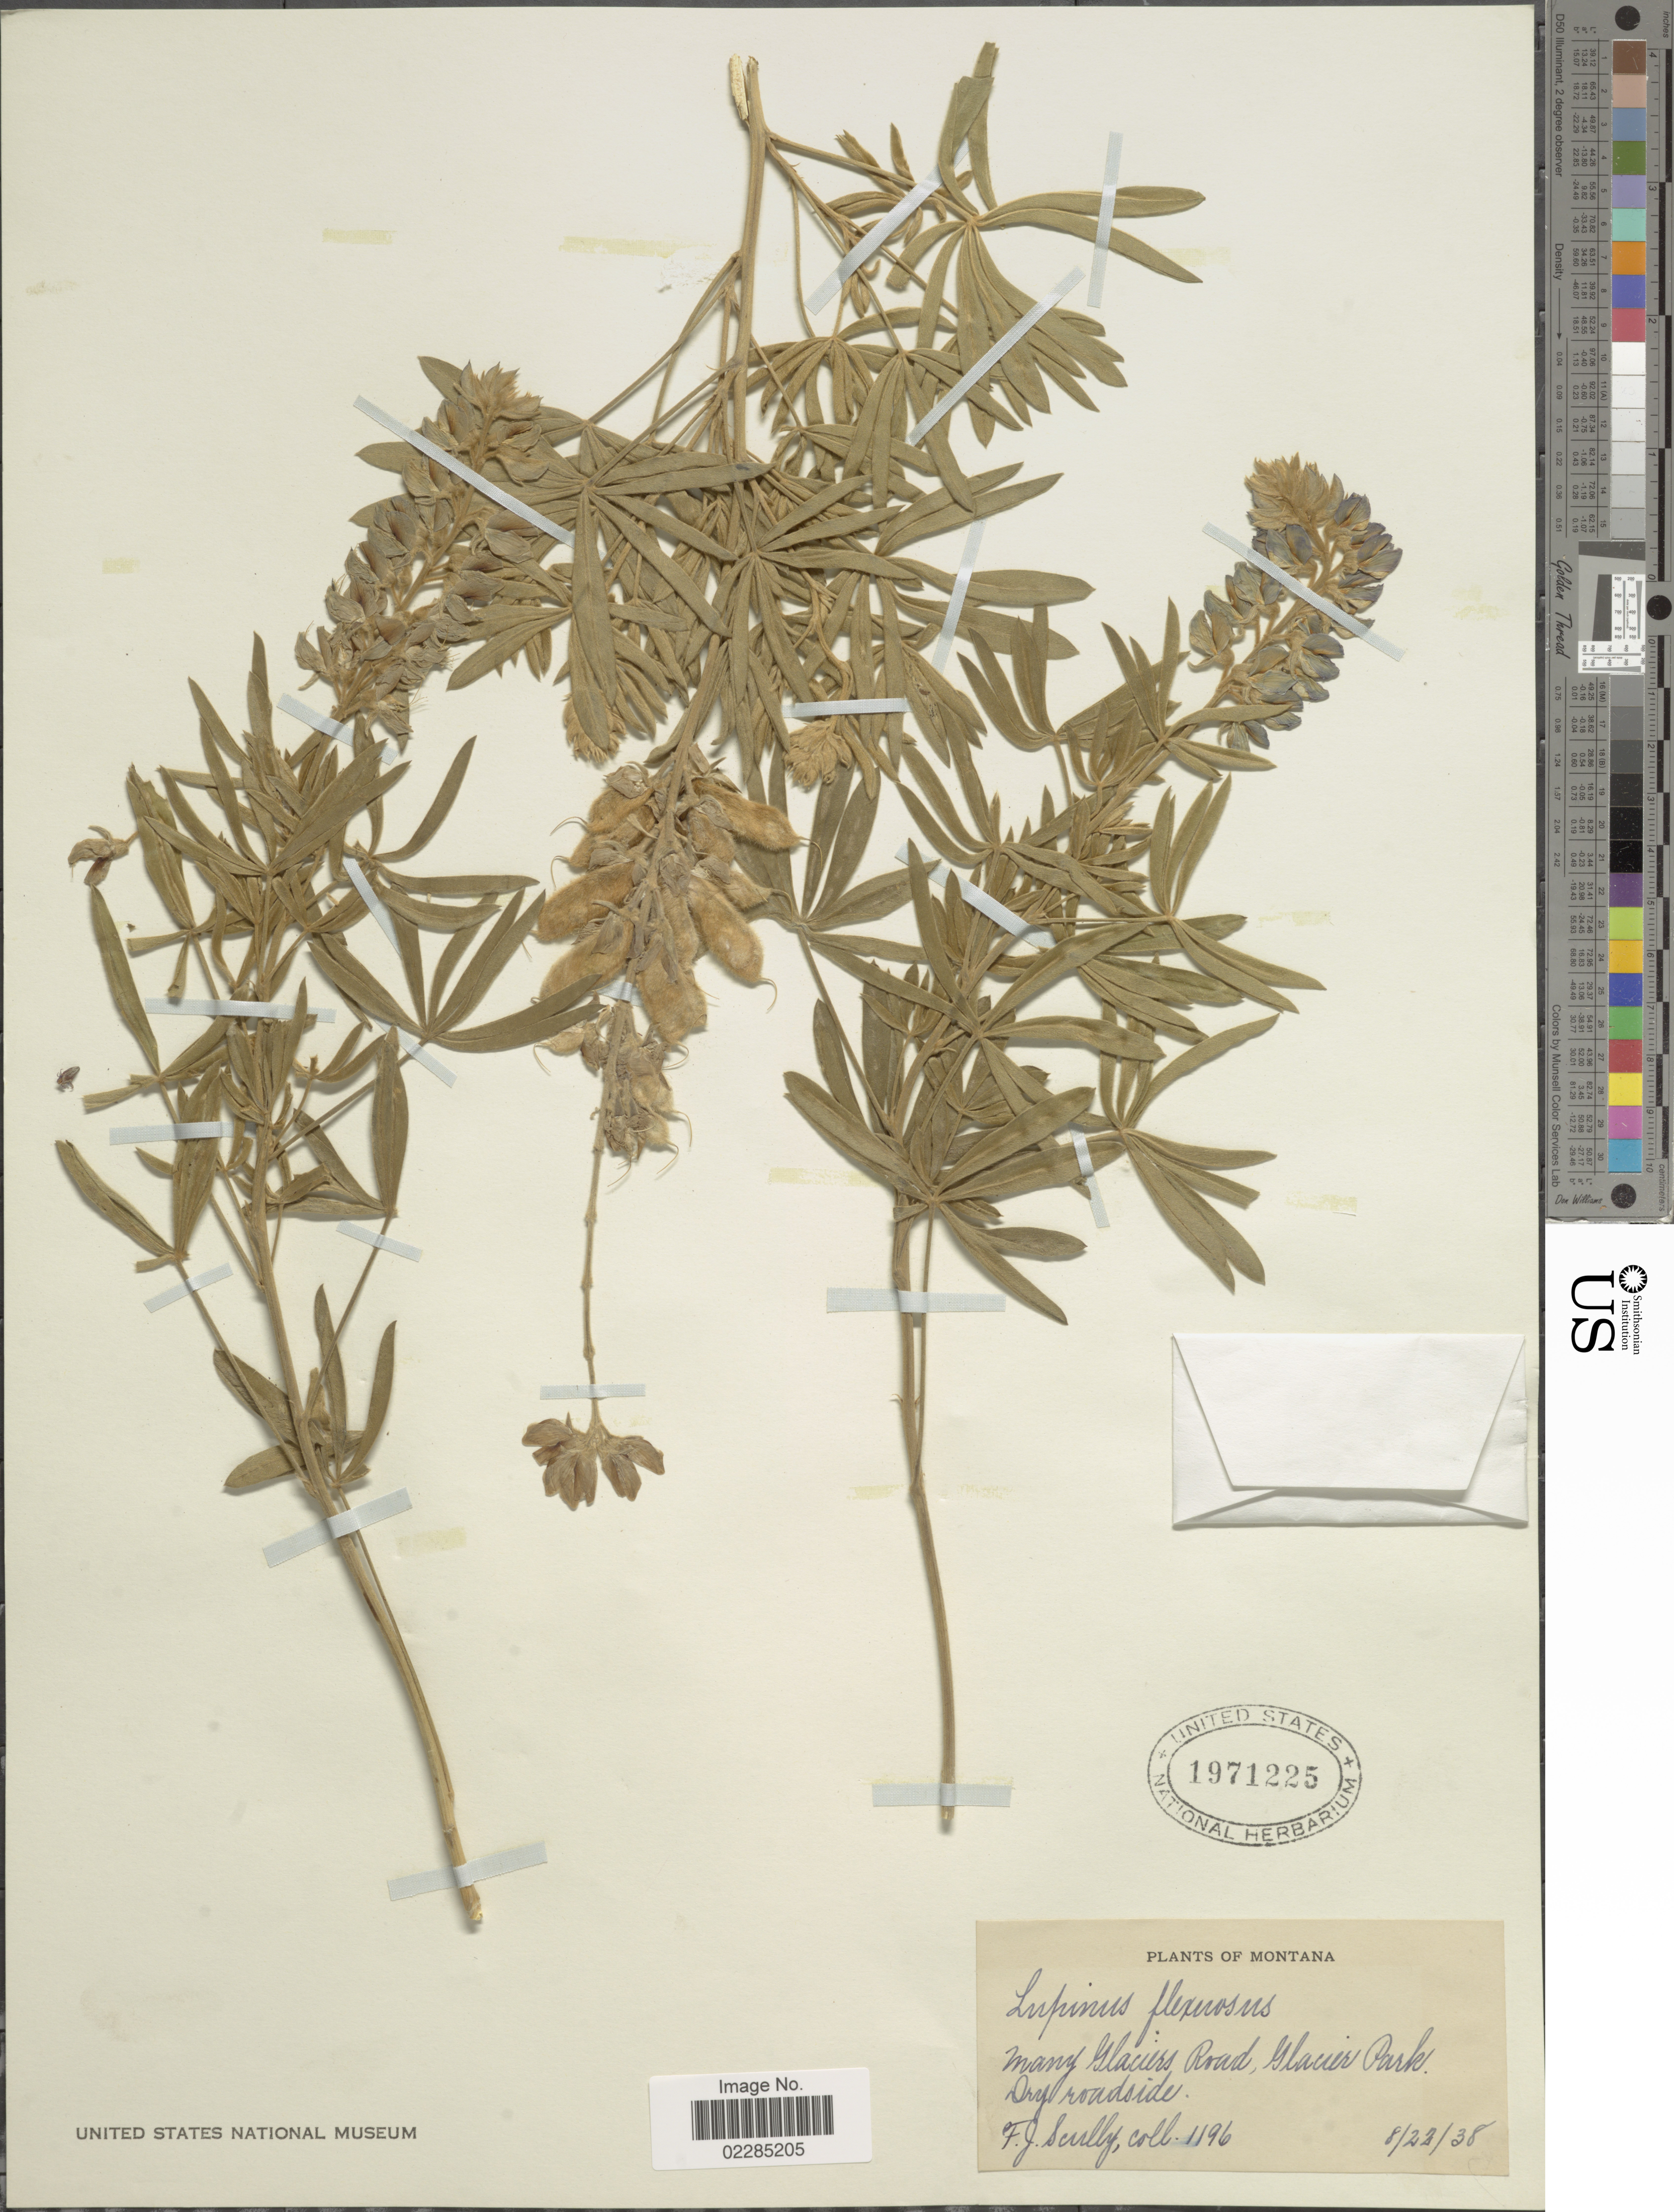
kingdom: Plantae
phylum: Tracheophyta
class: Magnoliopsida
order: Fabales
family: Fabaceae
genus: Lupinus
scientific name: Lupinus flexuosus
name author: Lindley ex J. Agardh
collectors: F. Scully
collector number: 1196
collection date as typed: Transcribed d/m/y: 22/8/38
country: United States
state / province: Montana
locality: Many Glaciers Road, Glacier Park. Dry roadside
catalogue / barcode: US 1971225